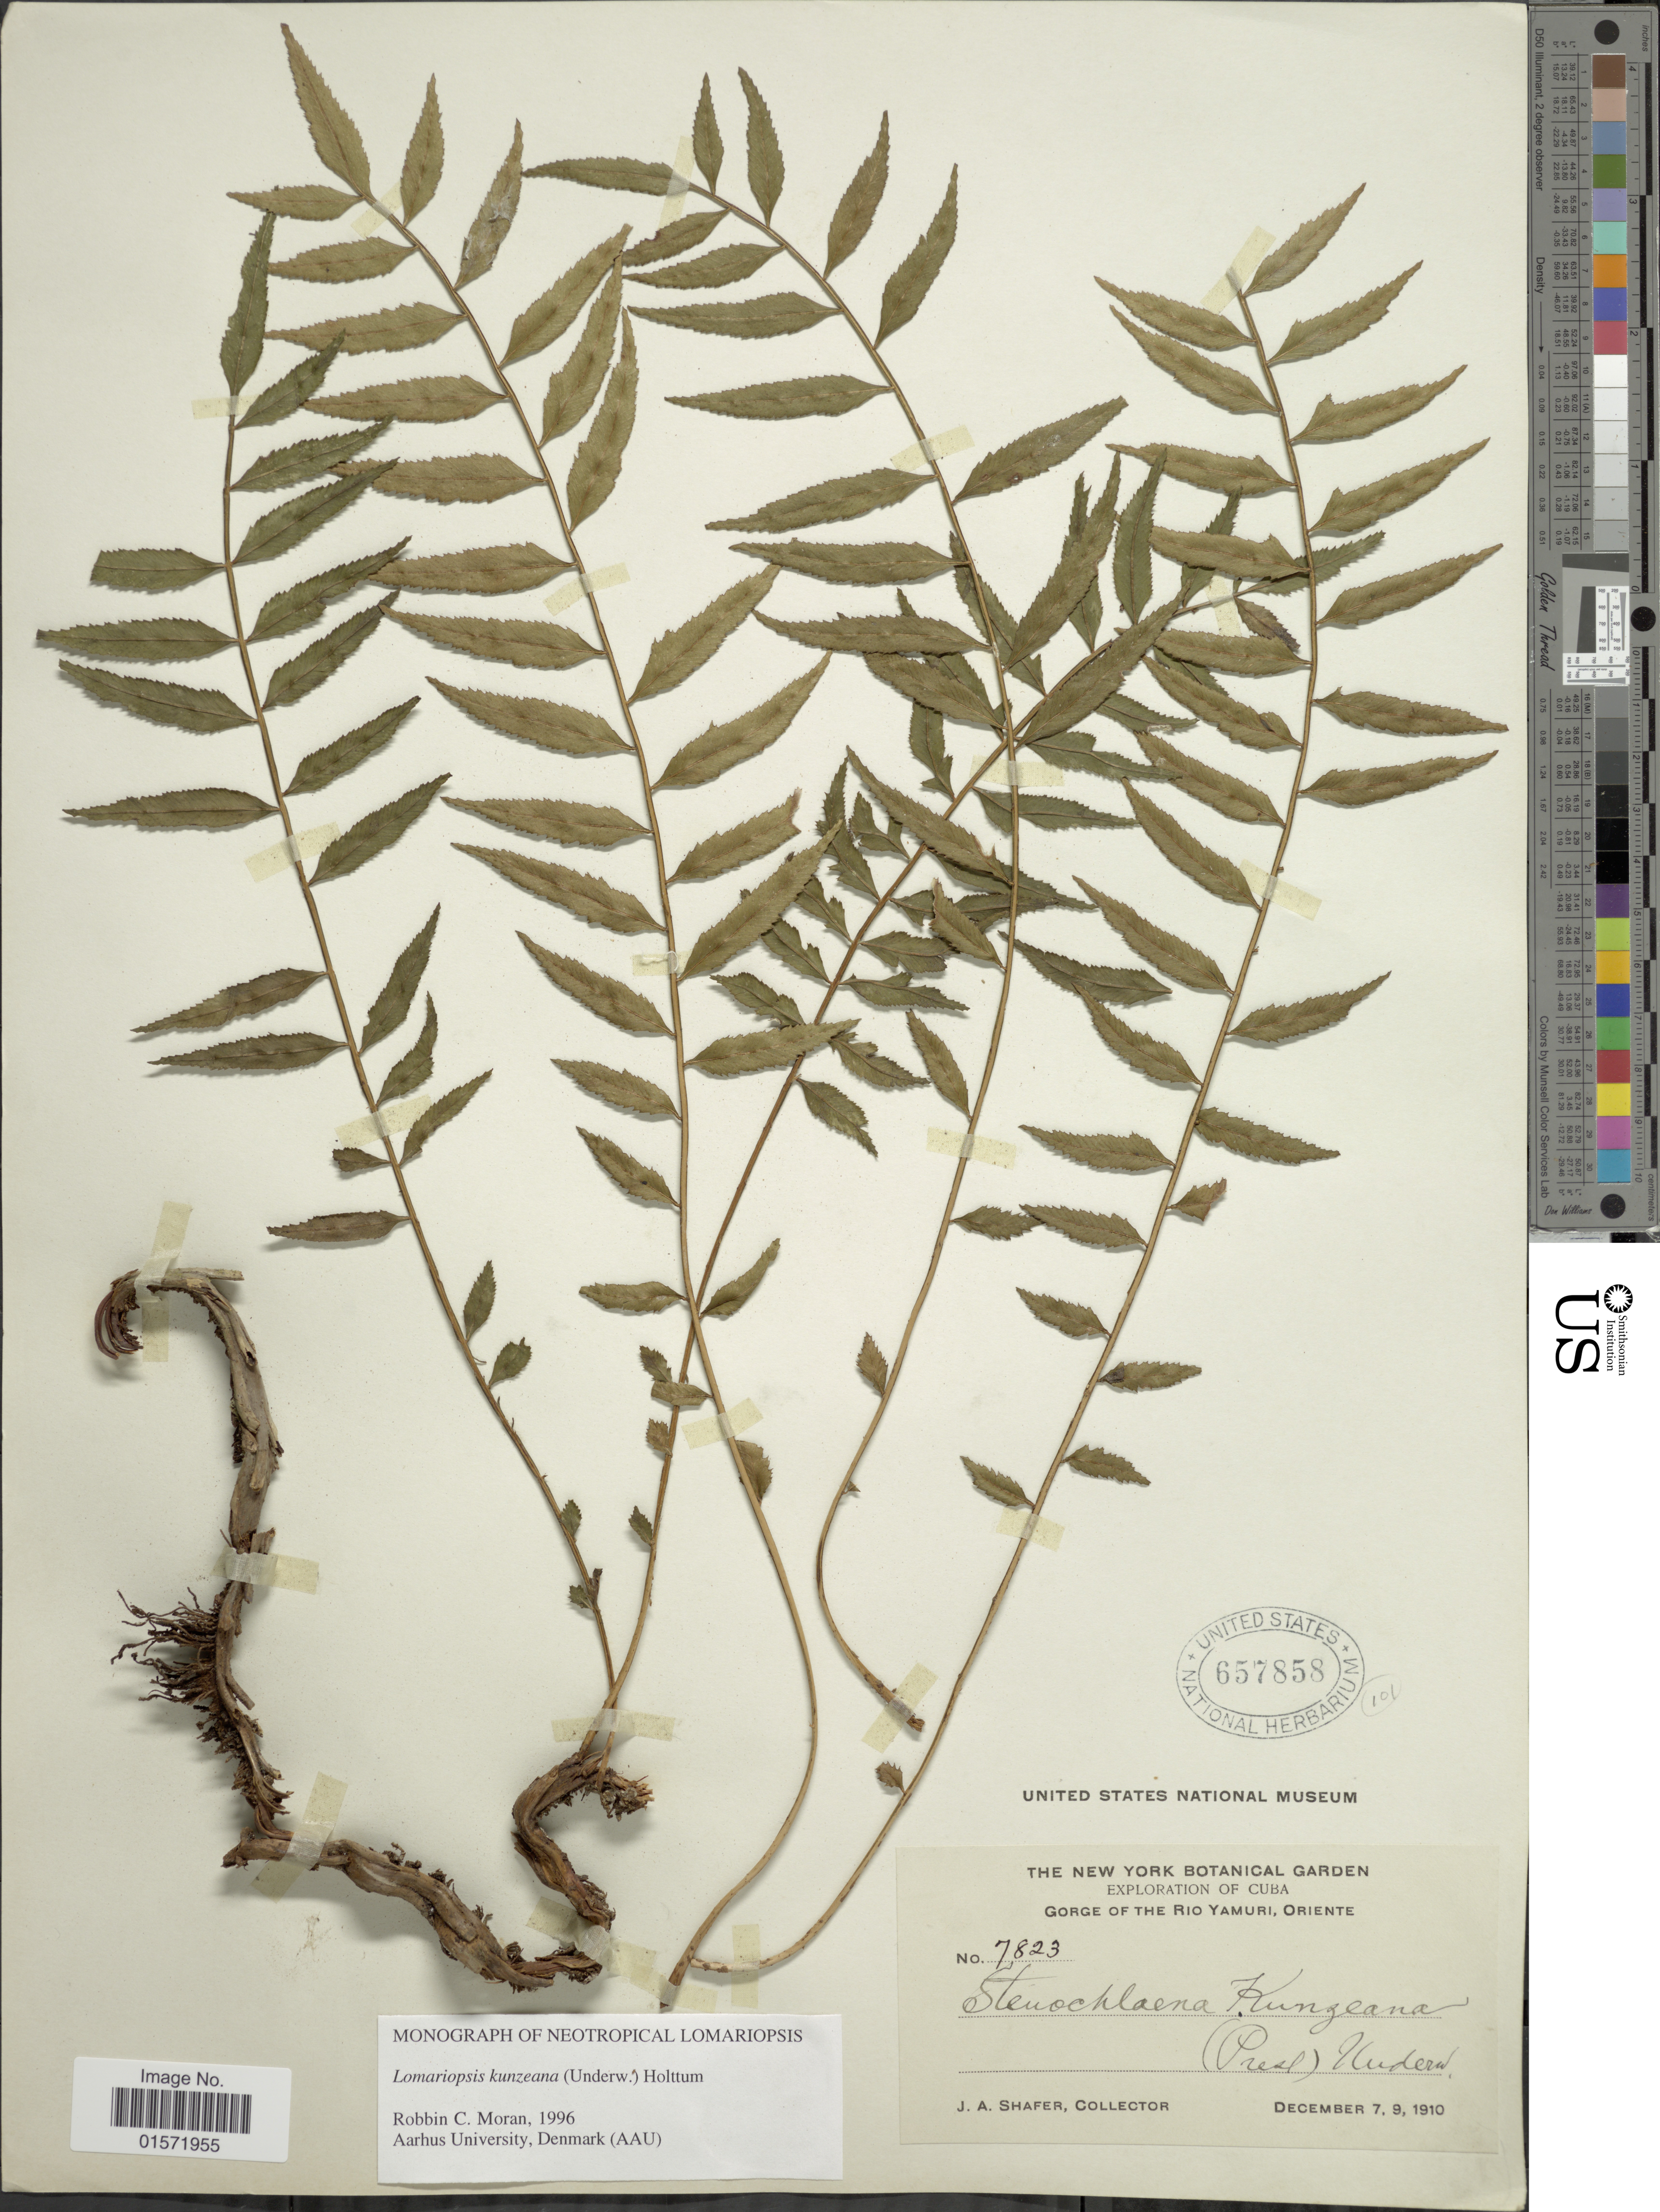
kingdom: Plantae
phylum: Tracheophyta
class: Polypodiopsida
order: Polypodiales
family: Lomariopsidaceae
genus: Lomariopsis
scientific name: Lomariopsis kunzeana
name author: (Underw.) Holttum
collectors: J. A. Shafer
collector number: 7823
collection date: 1910-12-07/1910-12-09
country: Cuba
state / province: Oriente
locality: Gorge of the Rio Yamuri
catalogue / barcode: US 657858